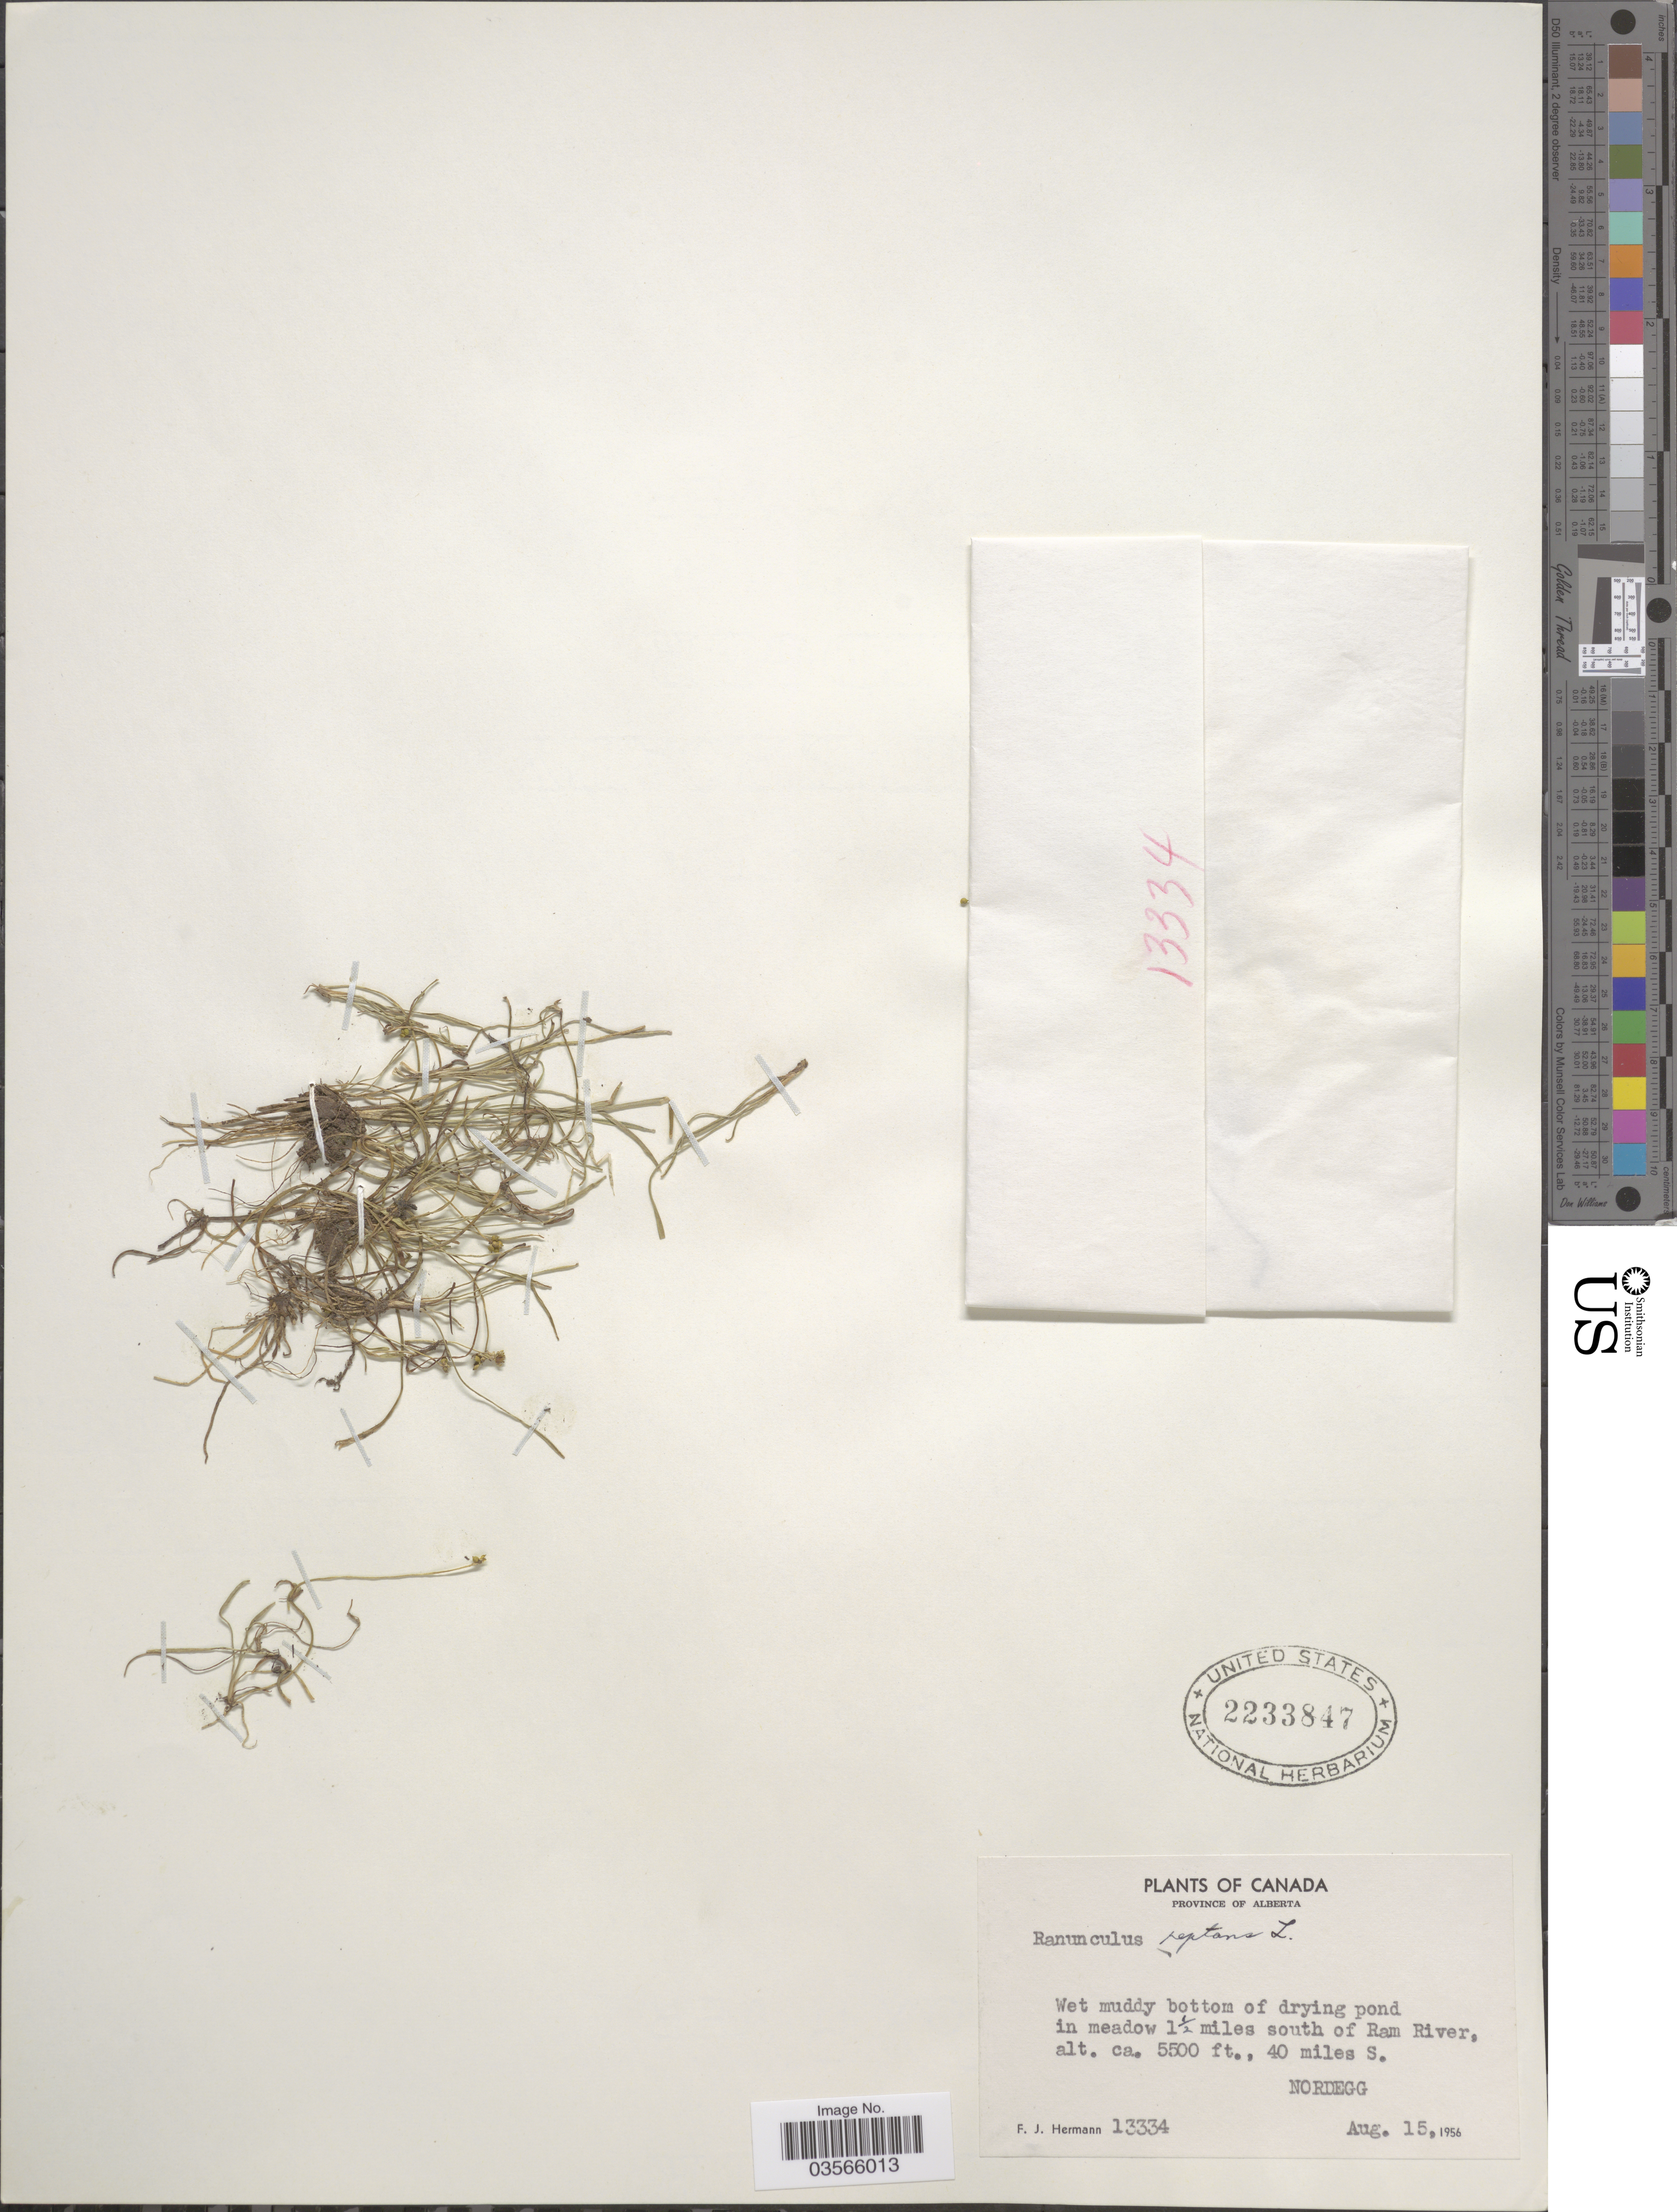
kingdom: Plantae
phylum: Tracheophyta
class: Magnoliopsida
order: Ranunculales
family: Ranunculaceae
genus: Ranunculus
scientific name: Ranunculus flammula var. filiformis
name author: (Michx.) Hook.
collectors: F. J. Hermann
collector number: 13334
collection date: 1956-08-15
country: Canada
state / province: Alberta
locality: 1½ miles south of Ram River, 40 miles S. Nordegg.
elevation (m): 1676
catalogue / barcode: US 2233847